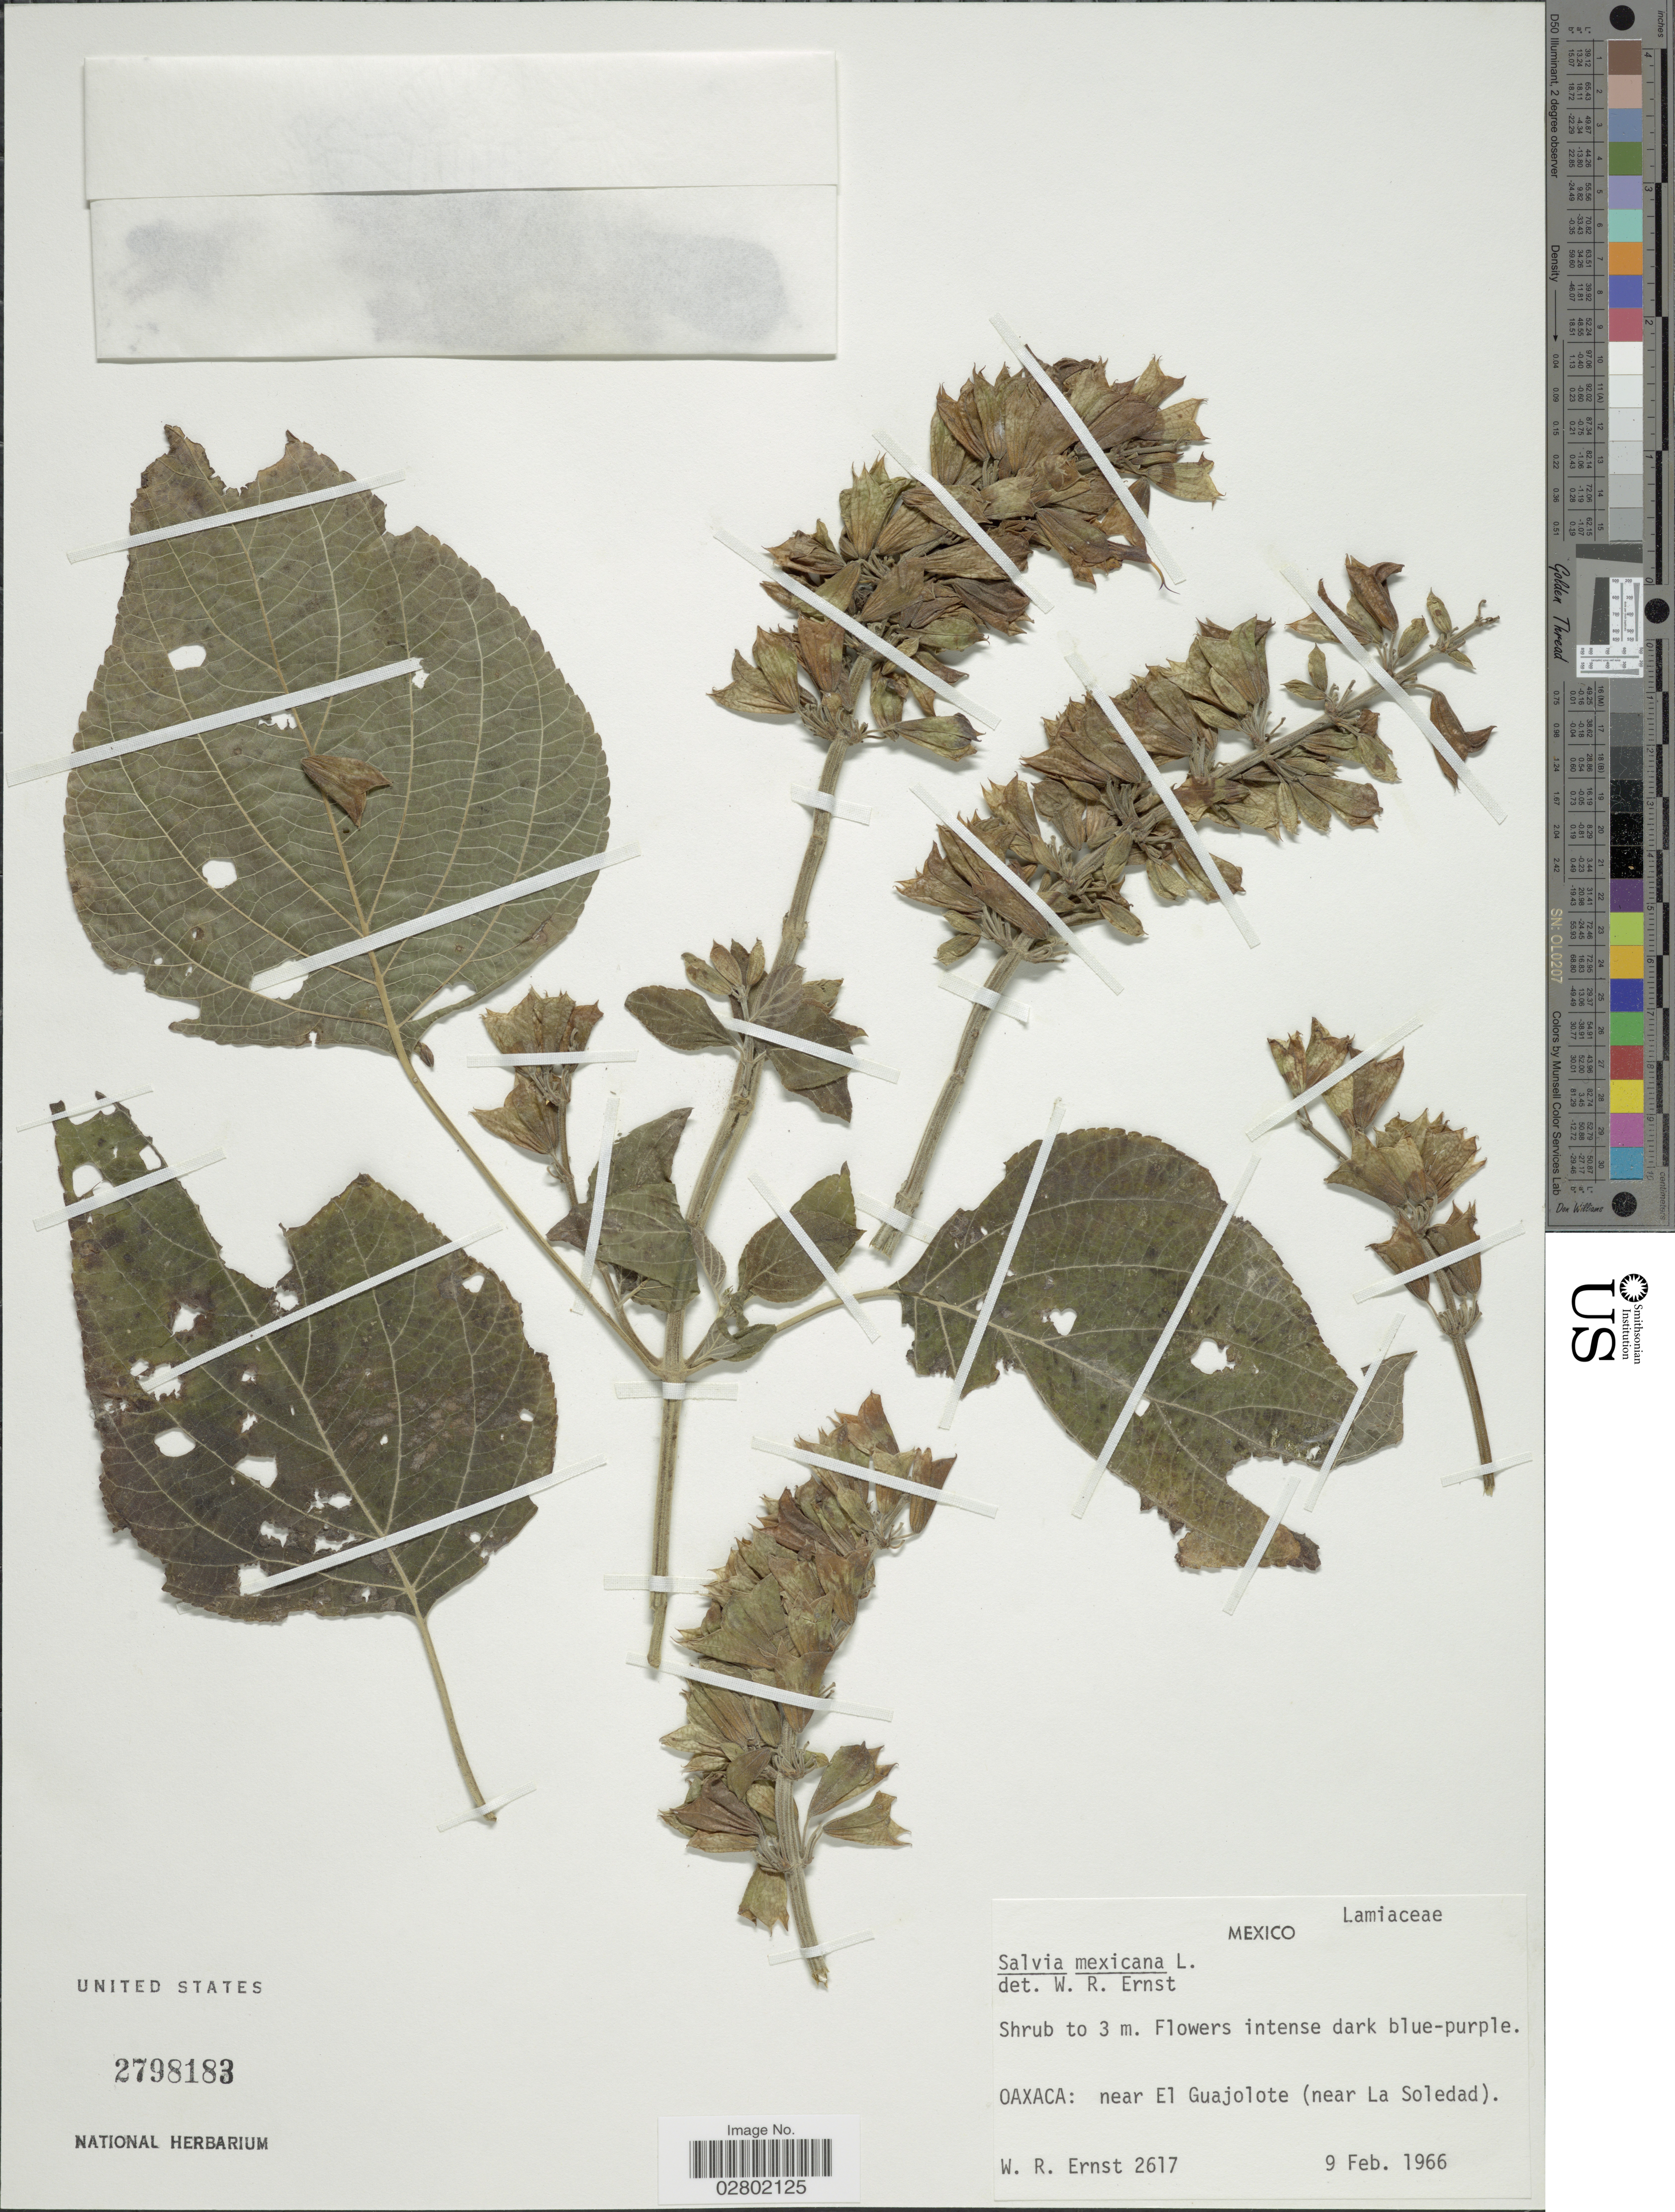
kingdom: Plantae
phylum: Tracheophyta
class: Magnoliopsida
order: Lamiales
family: Lamiaceae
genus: Salvia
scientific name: Salvia mexicana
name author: L.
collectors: W. R. Ernst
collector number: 2617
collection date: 1966-02-09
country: Mexico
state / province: Oaxaca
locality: Near El Guajolote (near La Soledad).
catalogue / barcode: US 2798183